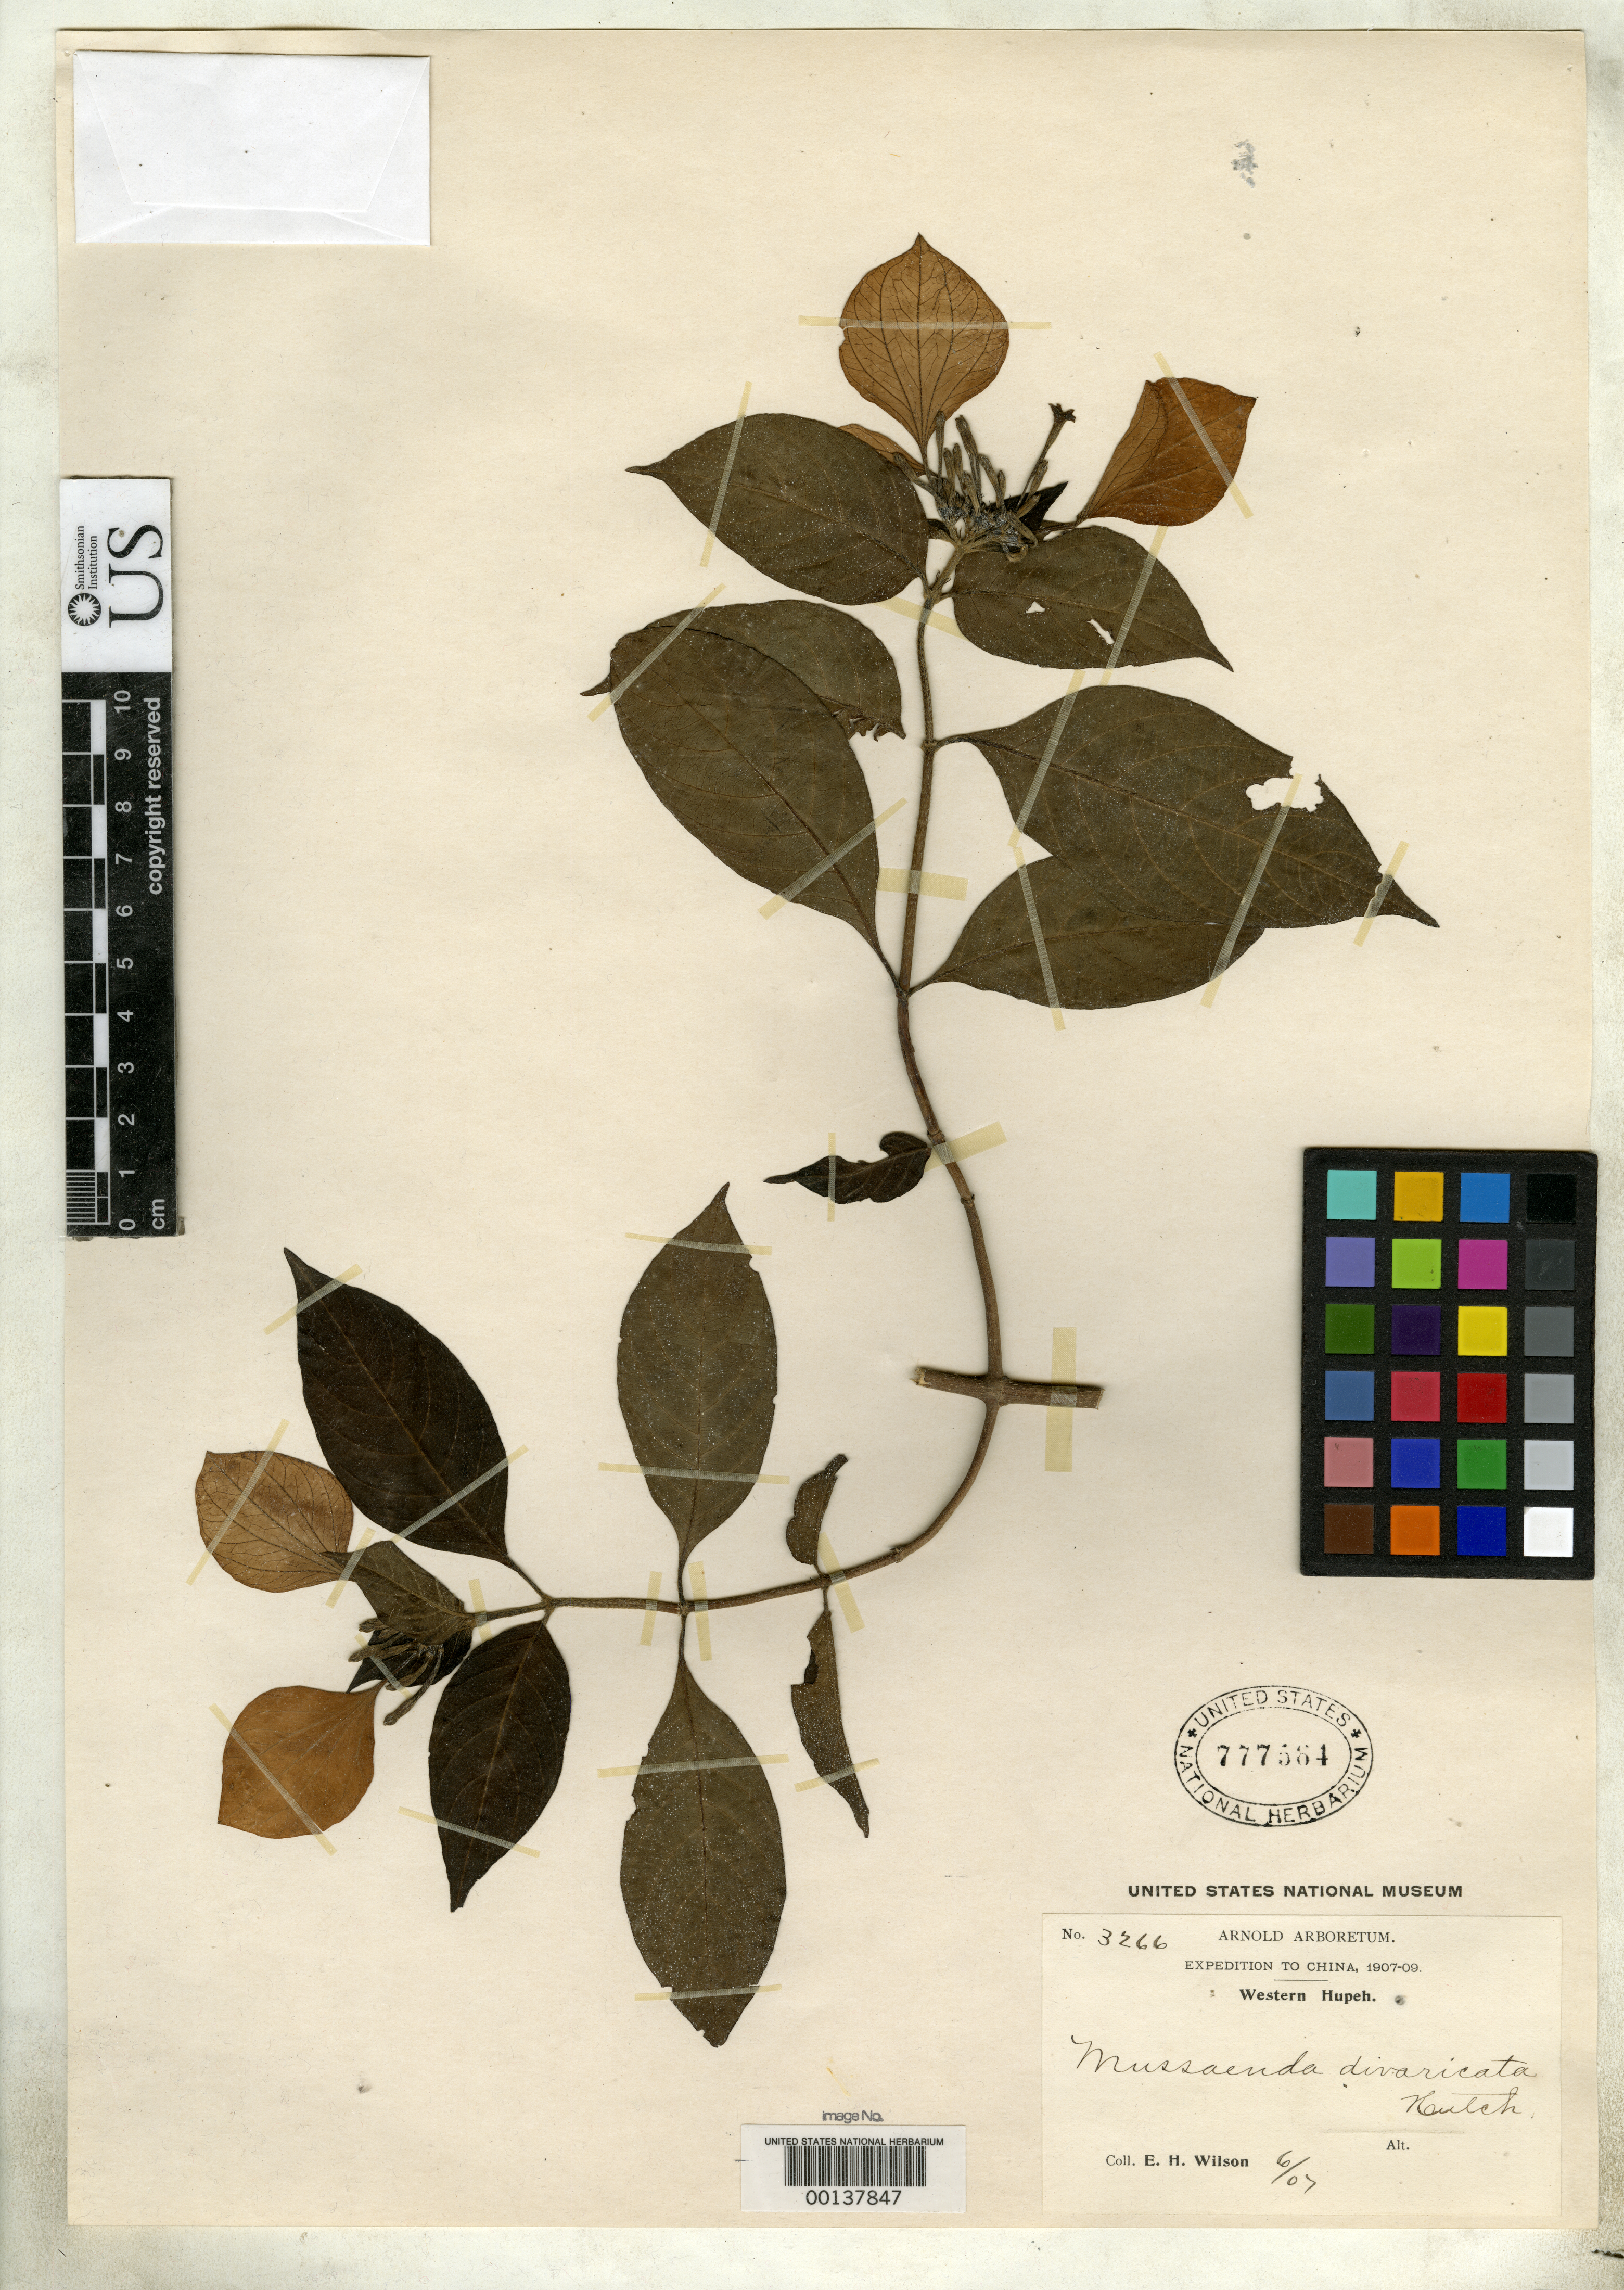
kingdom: Plantae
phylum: Tracheophyta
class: Magnoliopsida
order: Gentianales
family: Rubiaceae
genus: Mussaenda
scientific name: Mussaenda divaricata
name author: Hutch. in Sarg.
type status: Isotype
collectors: E. H. Walker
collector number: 3266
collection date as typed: Jun 1907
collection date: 1907-06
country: China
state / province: Hubei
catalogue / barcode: US 777564